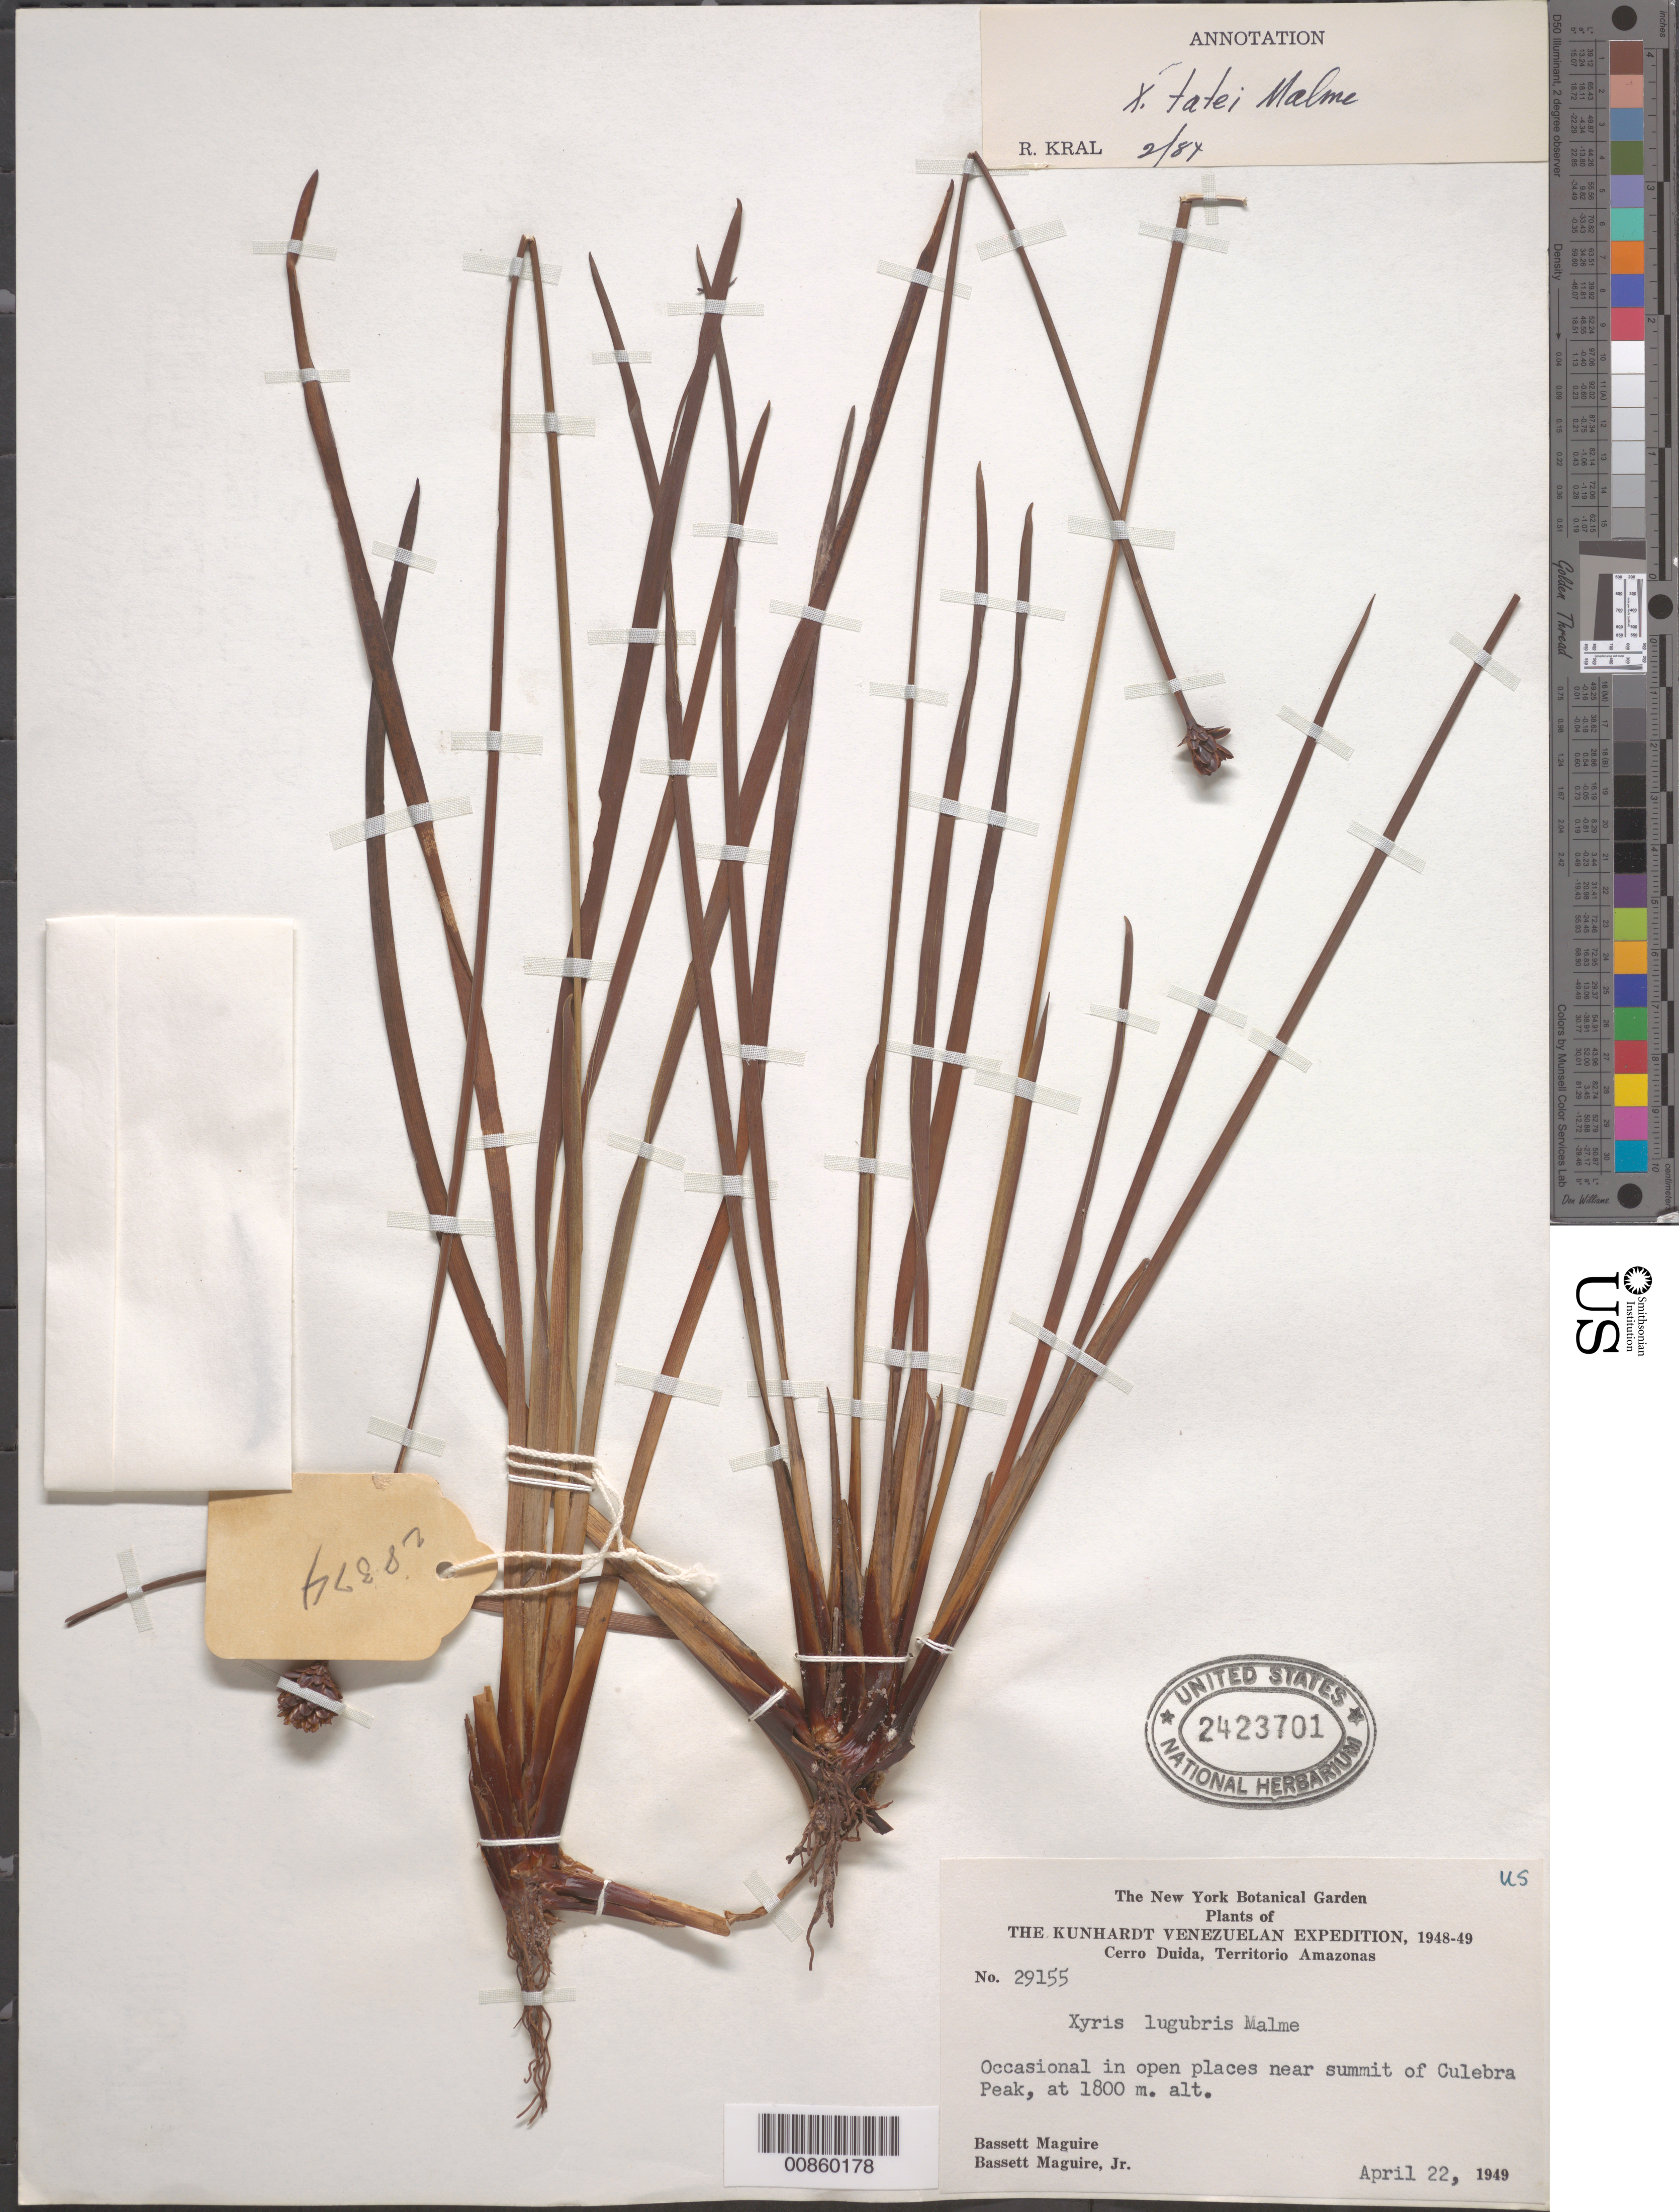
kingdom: Plantae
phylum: Tracheophyta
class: Liliopsida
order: Poales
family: Xyridaceae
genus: Xyris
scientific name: Xyris tatei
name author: Malme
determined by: Kral, Robert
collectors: B. Maguire & B. Maguire Jr.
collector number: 29155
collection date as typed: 22-Apr-49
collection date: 1949-04-22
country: Venezuela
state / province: Amazonas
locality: Cerro Duida, near summit of Culebra Peak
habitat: Open places.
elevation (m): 1800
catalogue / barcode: US 2423701